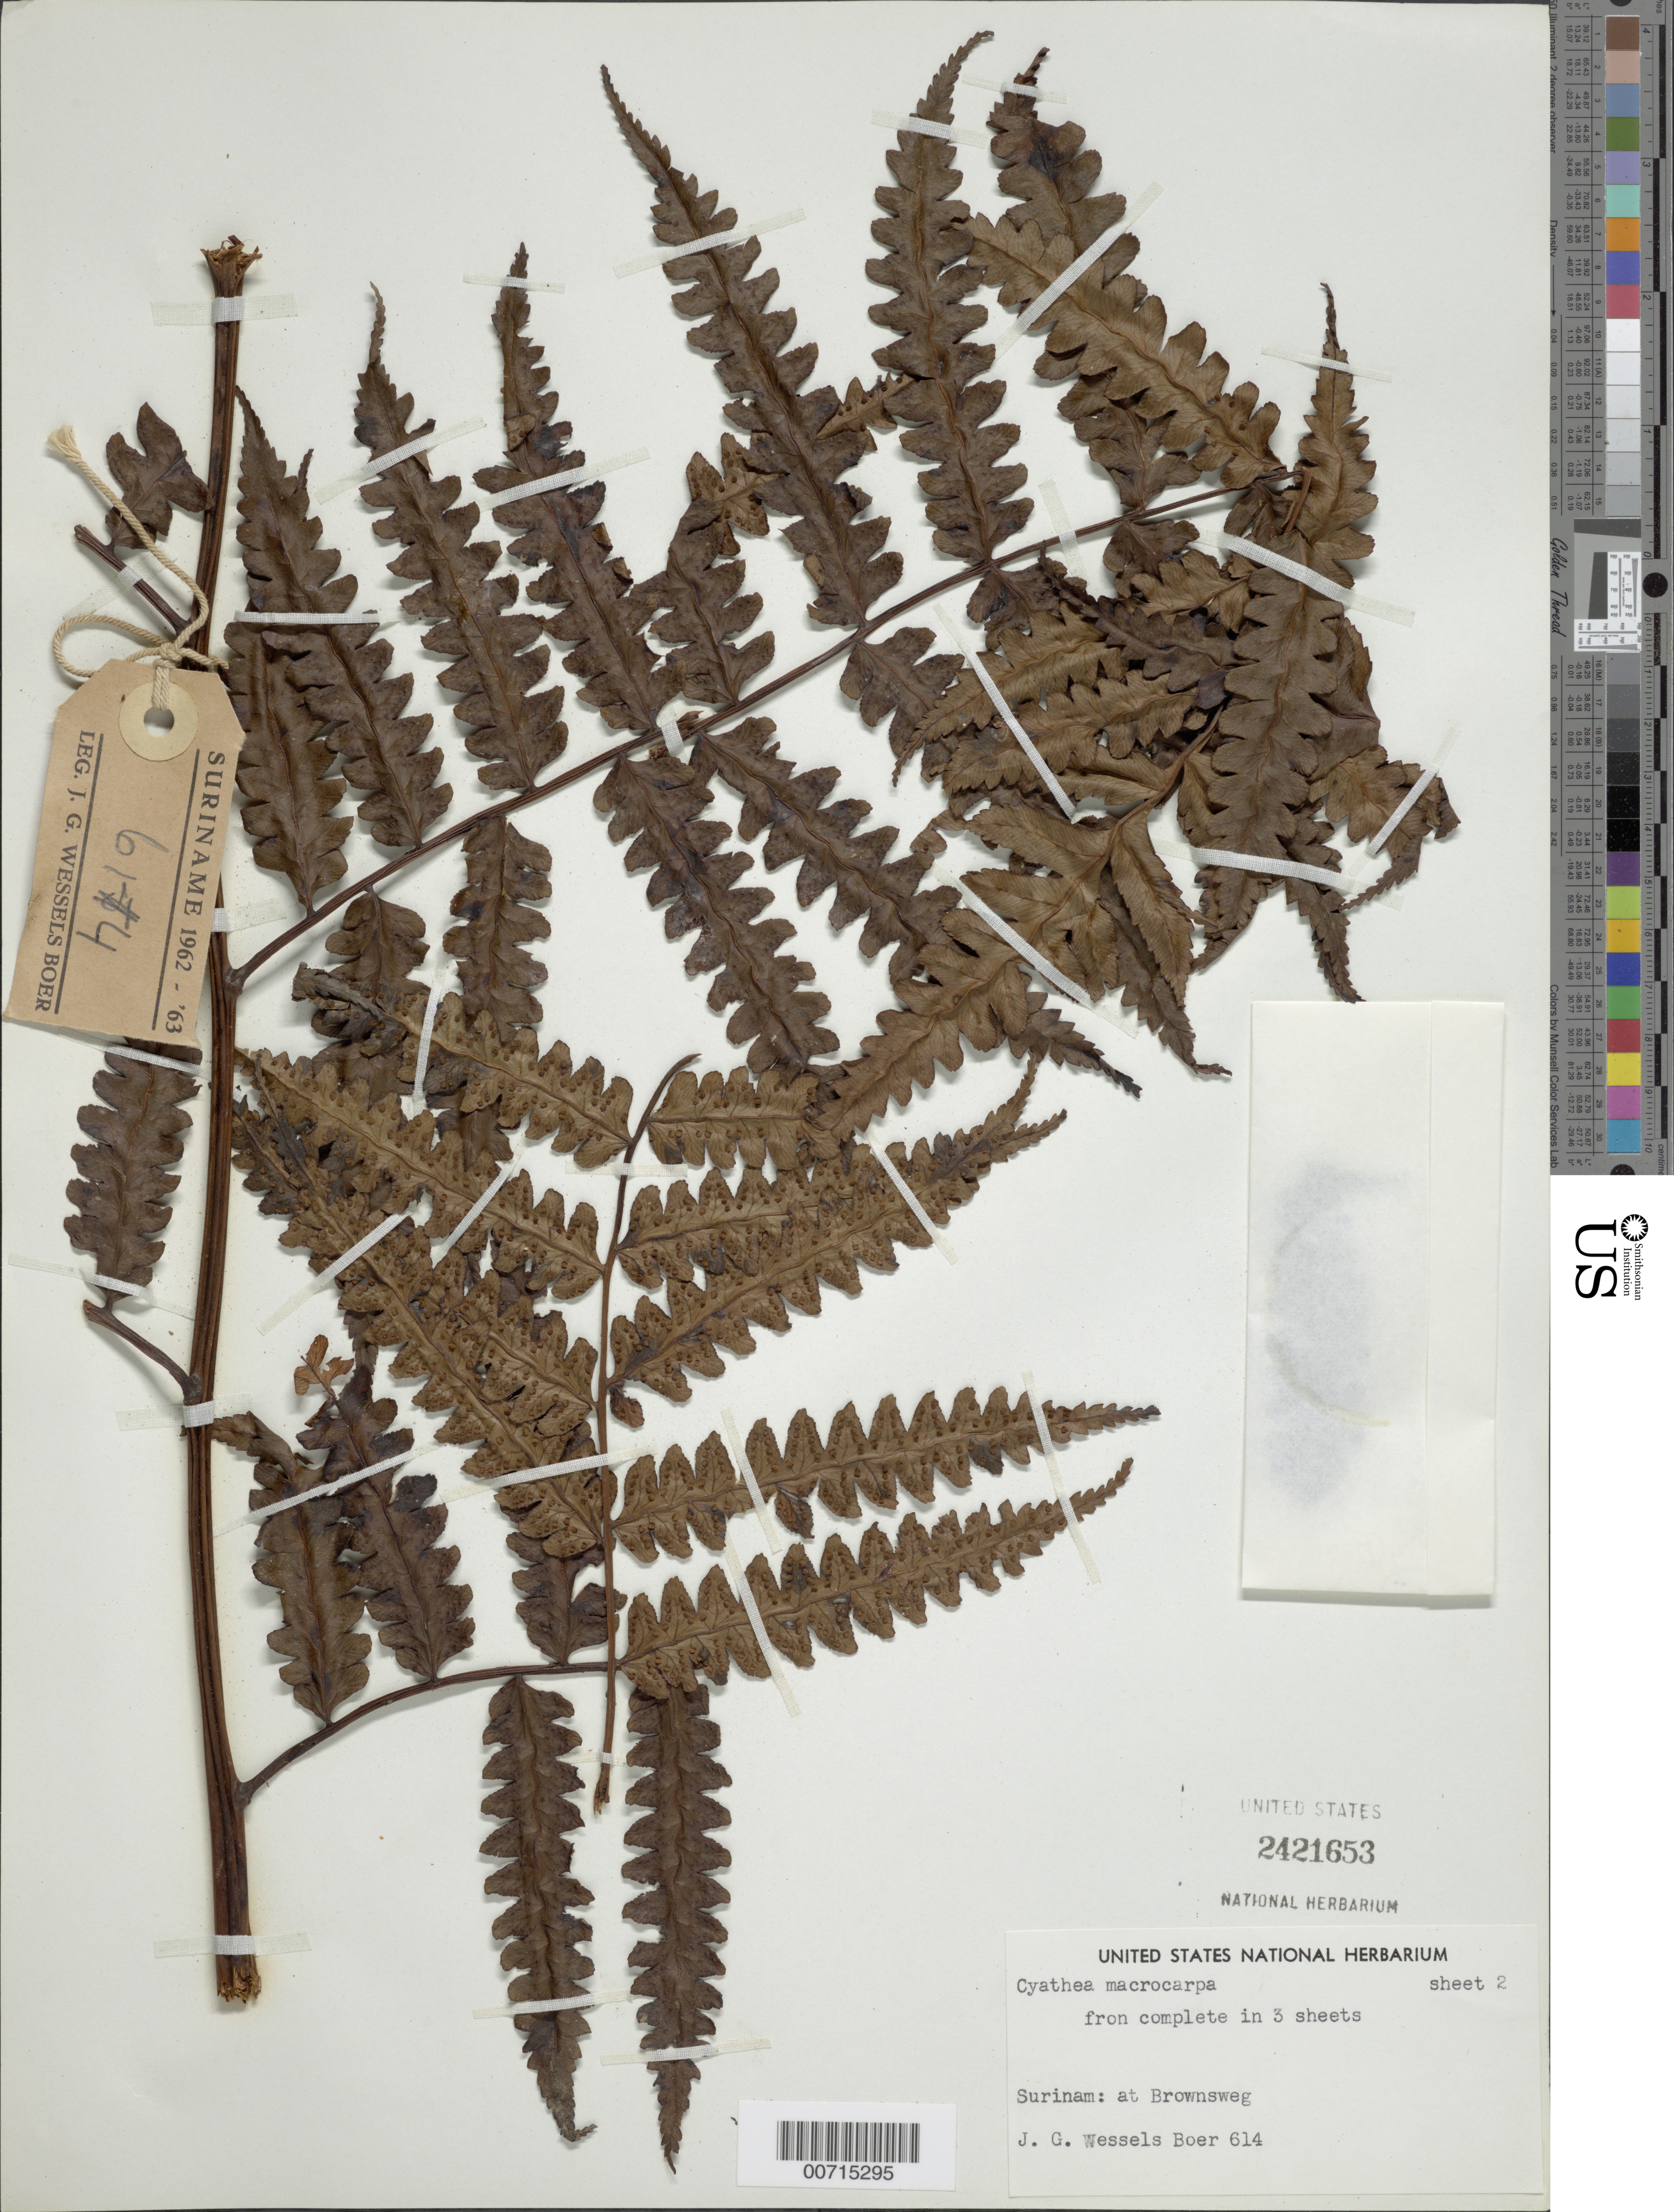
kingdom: Plantae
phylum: Tracheophyta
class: Polypodiopsida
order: Cyatheales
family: Cyatheaceae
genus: Cyathea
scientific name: Cyathea macrocarpa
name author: (C. Presl) Domin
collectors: J. G. Wessels Boer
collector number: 614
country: Suriname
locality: Surinam: at Brownsweg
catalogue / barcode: US 2421653